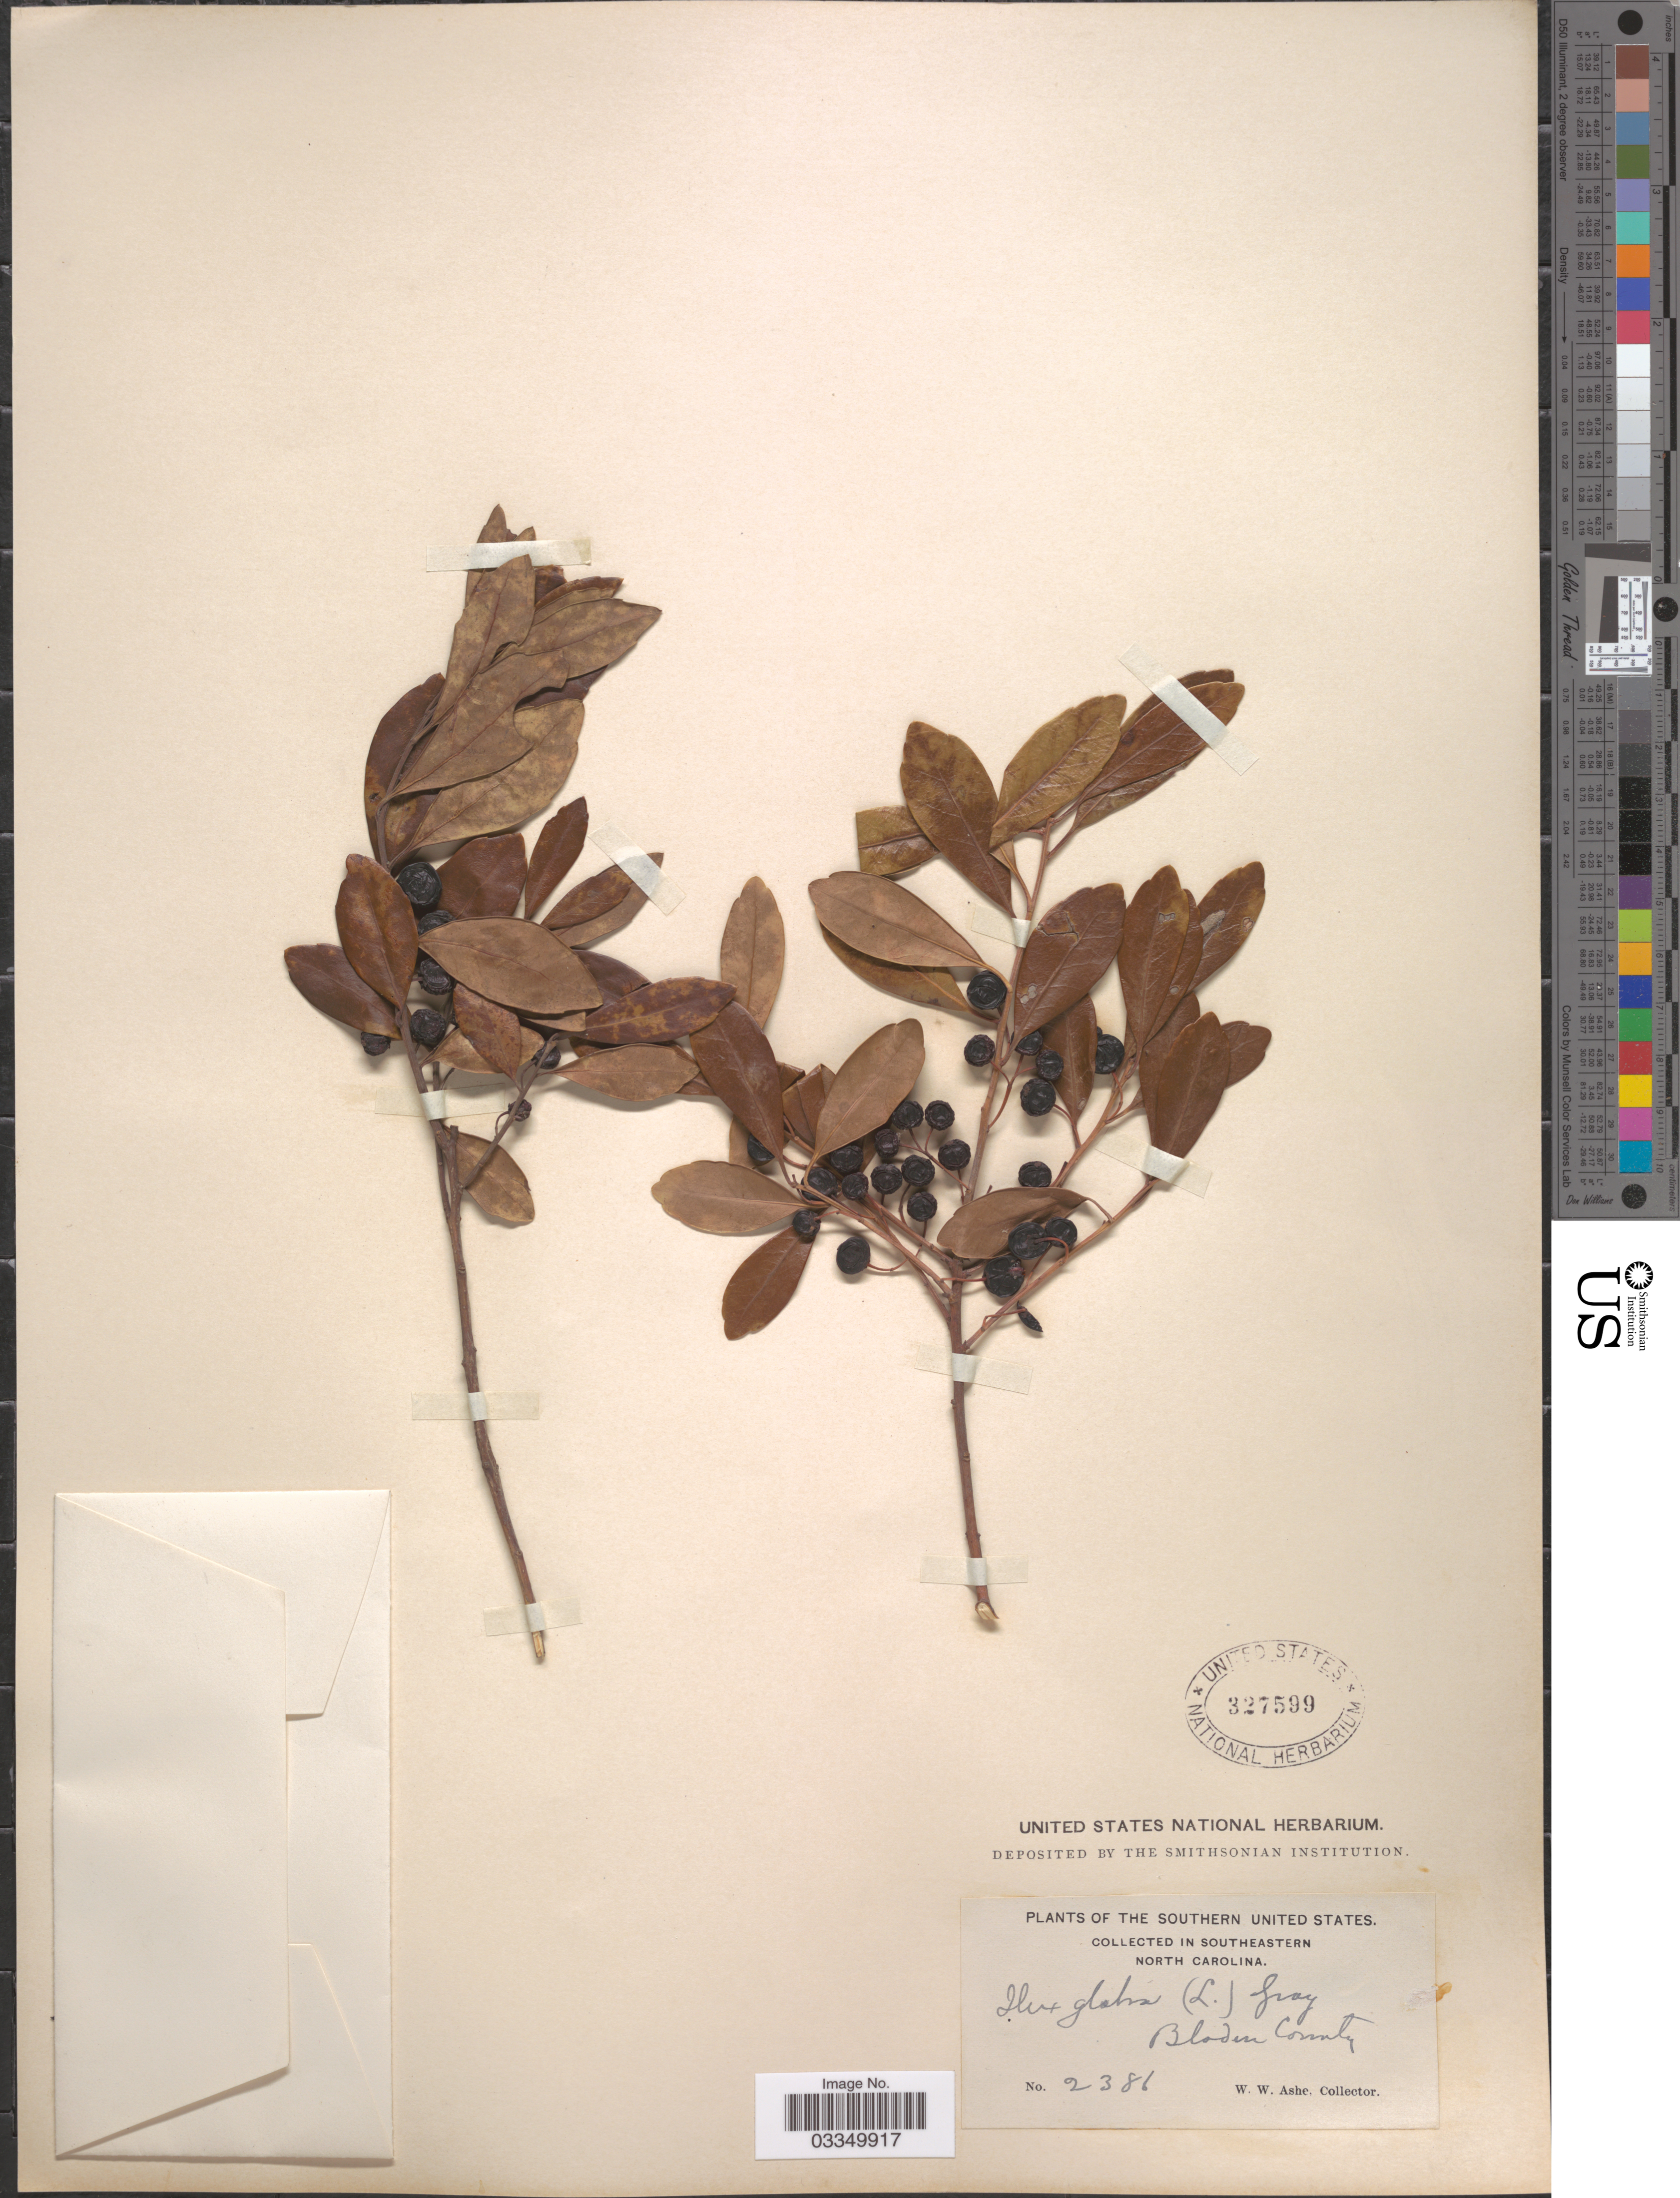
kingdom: Plantae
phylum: Tracheophyta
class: Magnoliopsida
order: Aquifoliales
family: Aquifoliaceae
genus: Ilex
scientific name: Ilex glabra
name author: (L.) A. Gray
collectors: W. W. Ashe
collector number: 2386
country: United States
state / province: North Carolina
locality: Southern United States. Southeastern North Carolina. Bladen County.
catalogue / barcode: US 327599